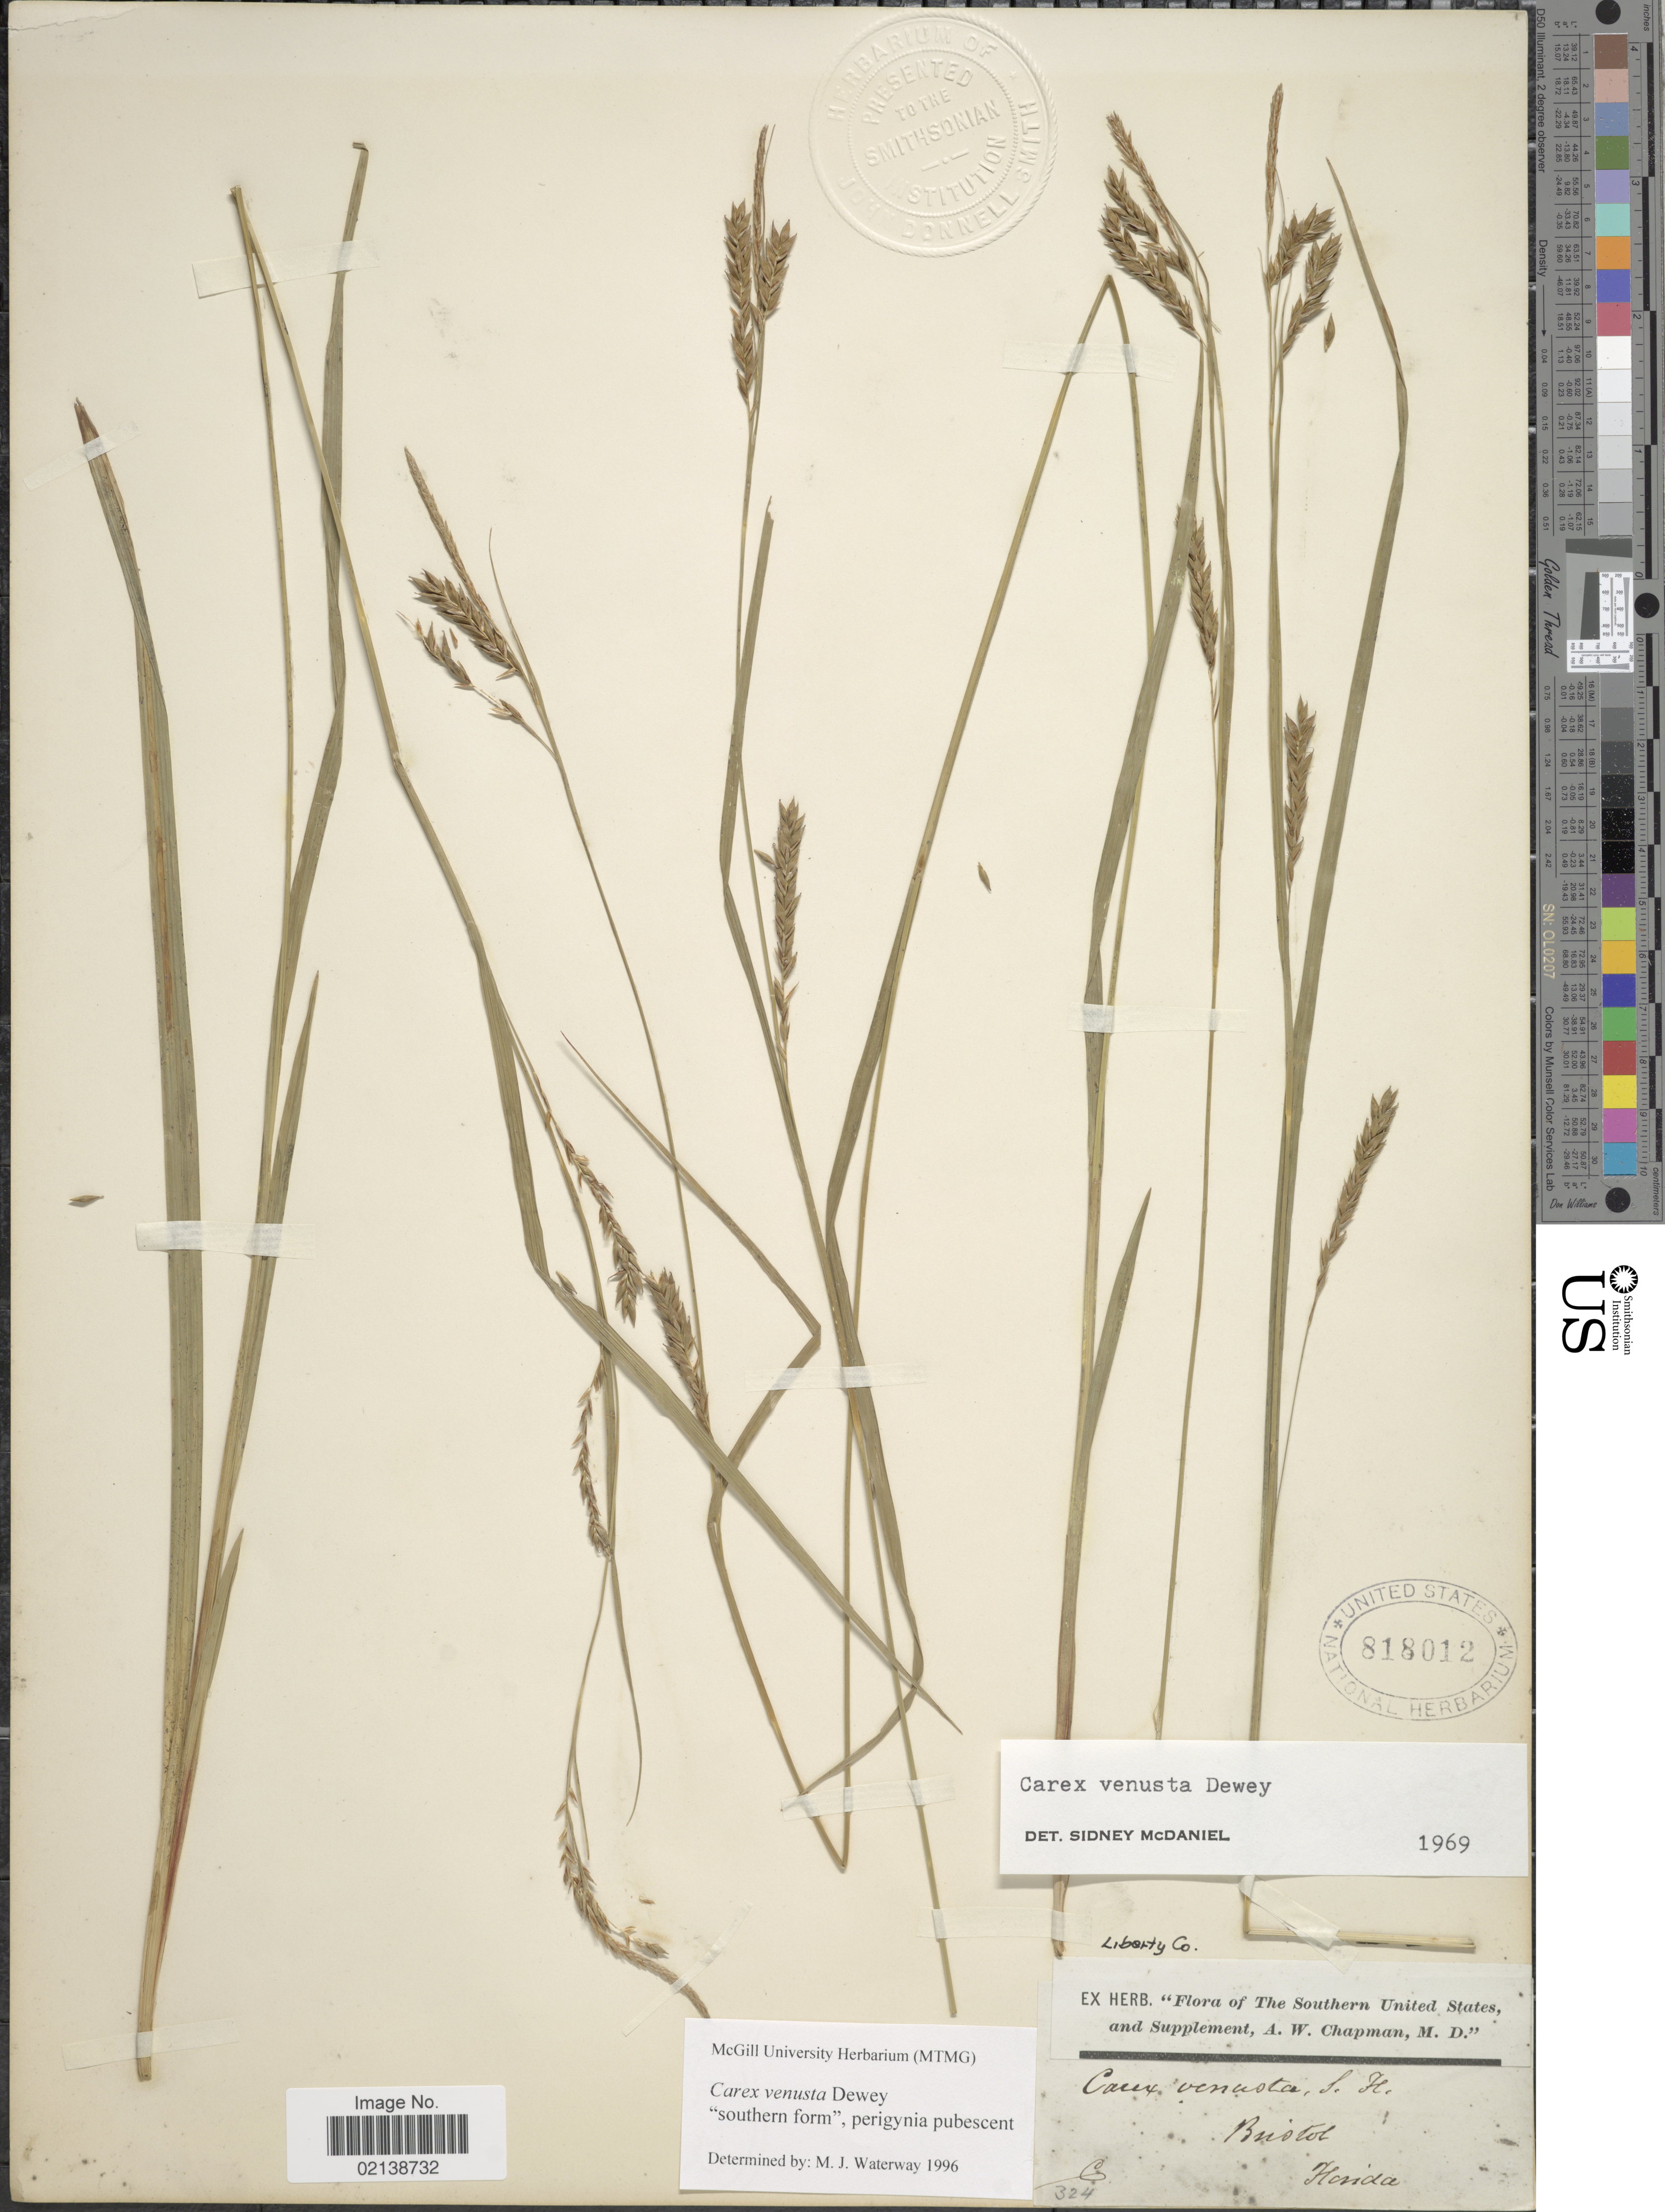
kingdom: Plantae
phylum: Tracheophyta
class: Liliopsida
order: Poales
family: Cyperaceae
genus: Carex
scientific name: Carex venusta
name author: Dewey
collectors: ex herb. A.W. Chapman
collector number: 324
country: United States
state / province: Florida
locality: Bristol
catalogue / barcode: US 818012